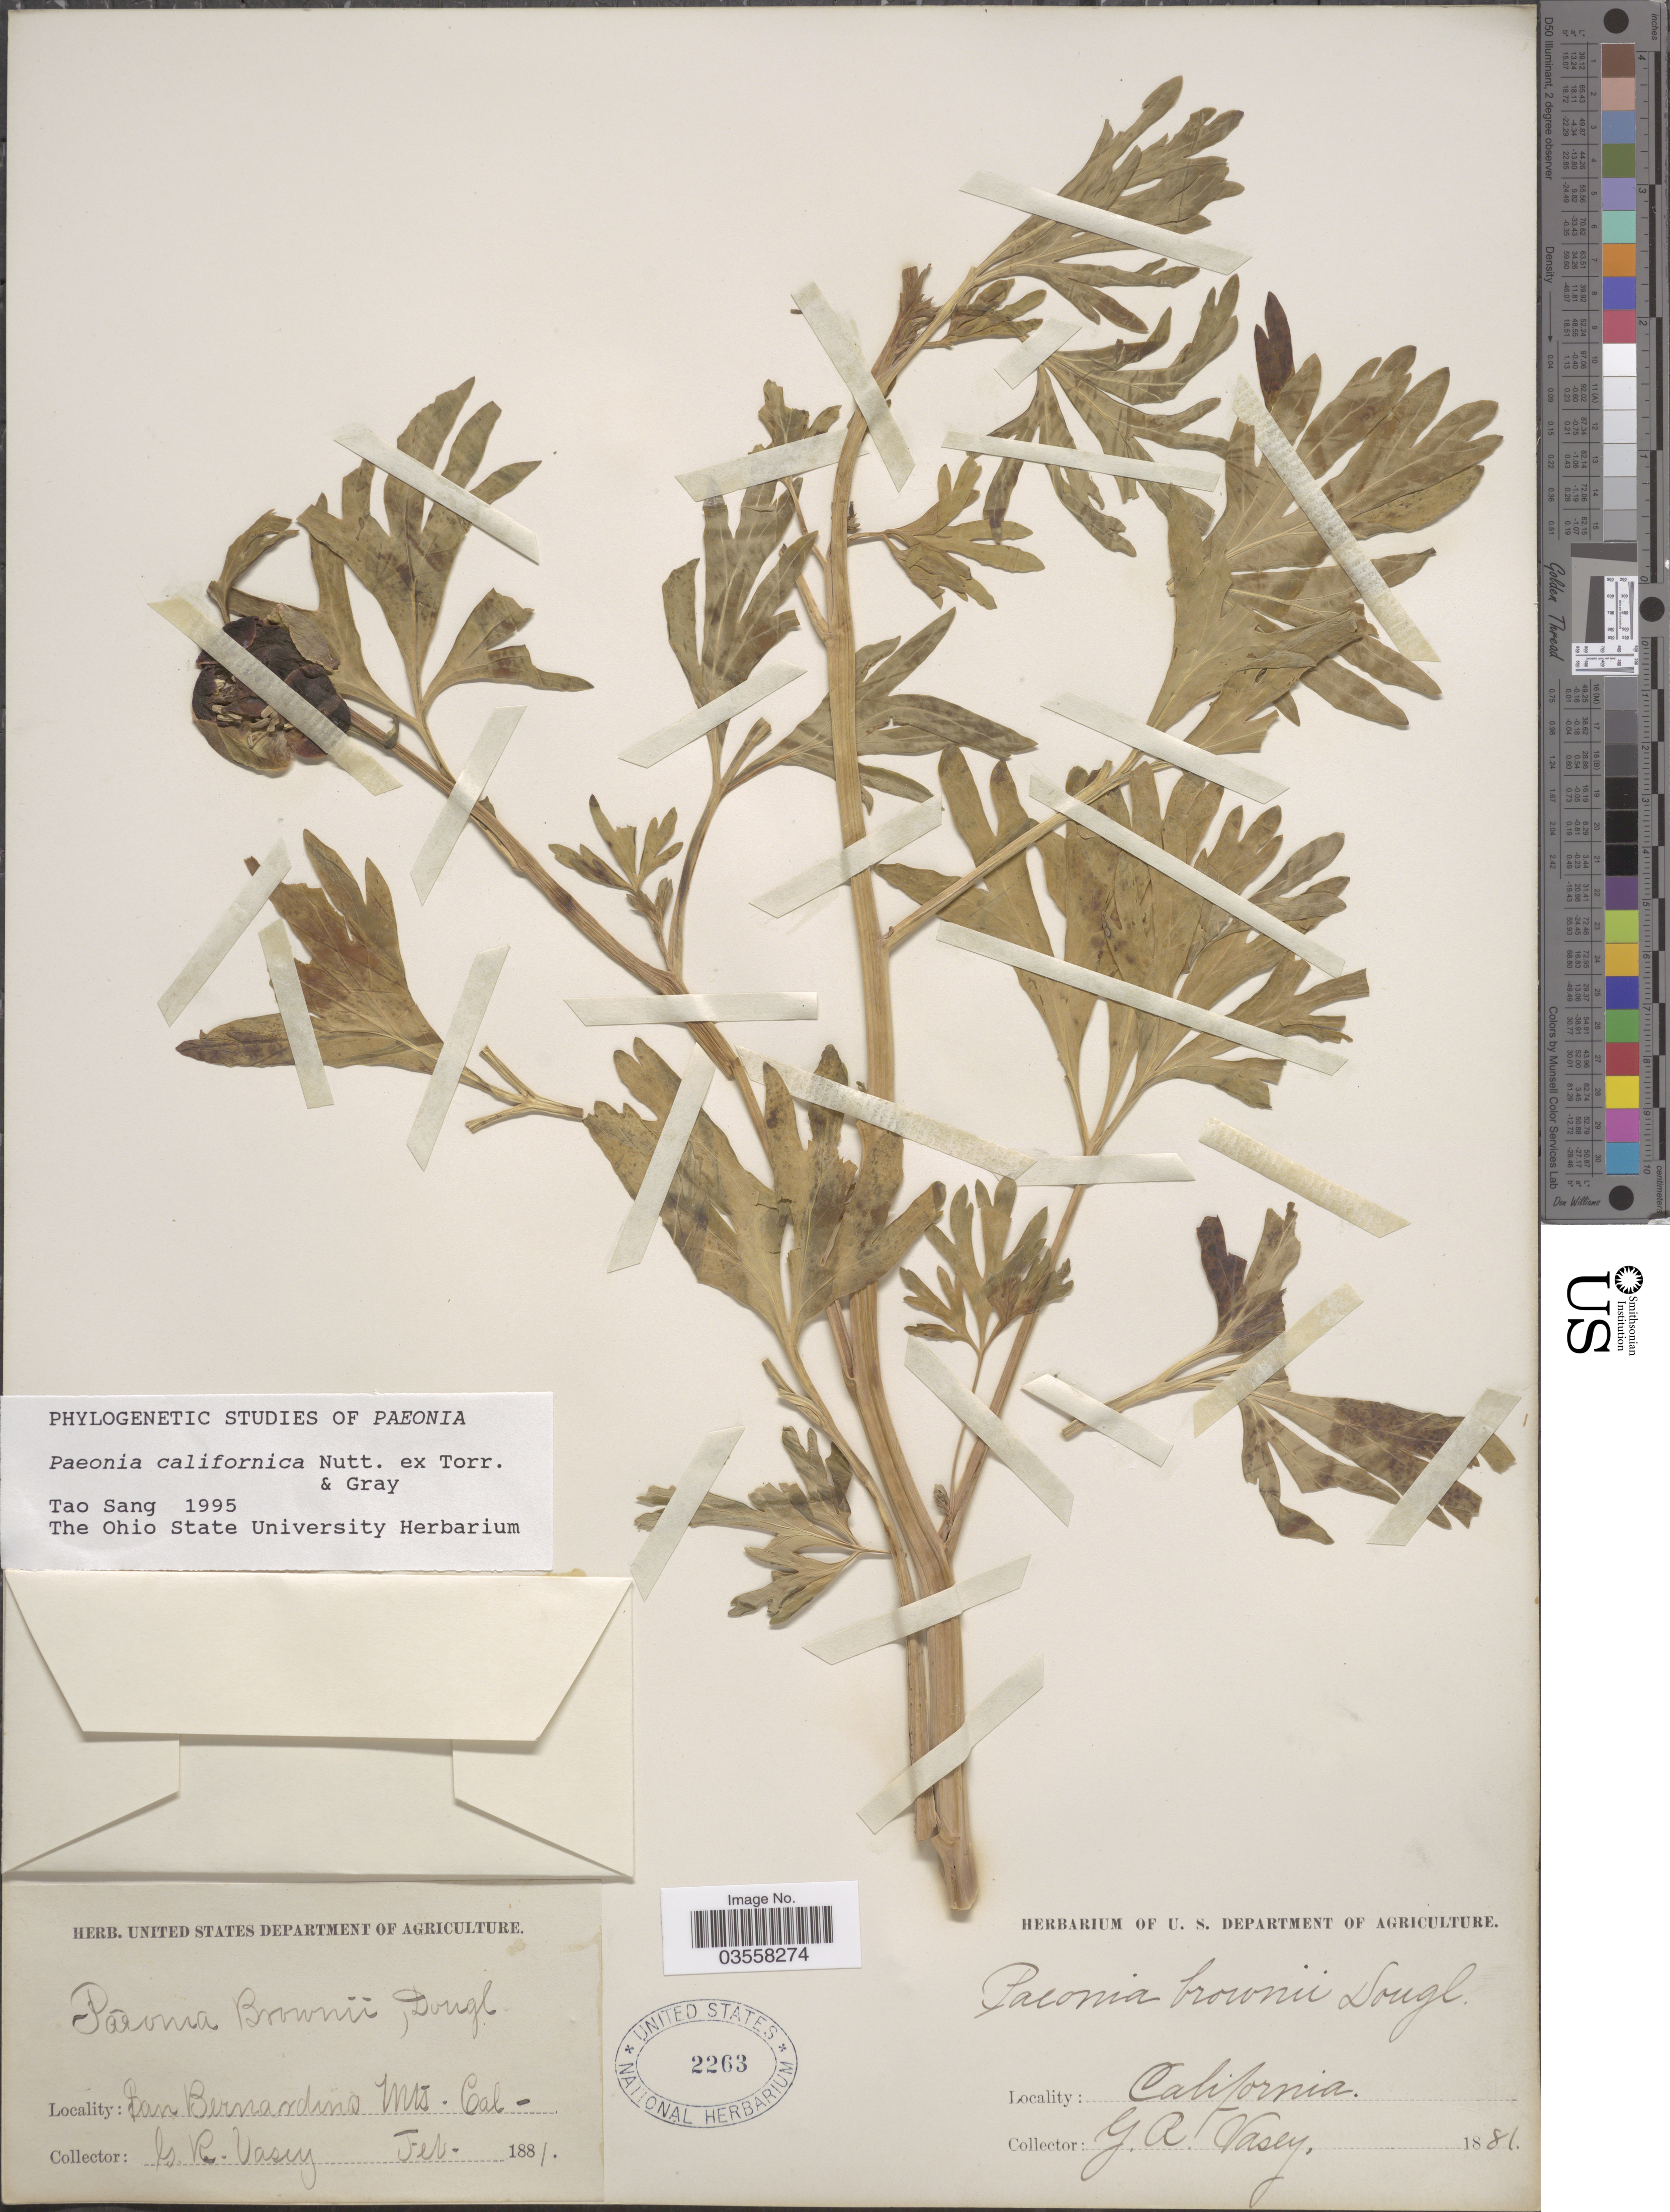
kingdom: Plantae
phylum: Tracheophyta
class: Magnoliopsida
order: Saxifragales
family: Paeoniaceae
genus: Paeonia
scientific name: Paeonia californica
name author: Nutt. ex Torr. & A. Gray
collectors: G. R. Vasey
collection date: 1881-02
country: United States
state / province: California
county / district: San Bernardino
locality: San Bernardino Mts.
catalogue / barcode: US 2263